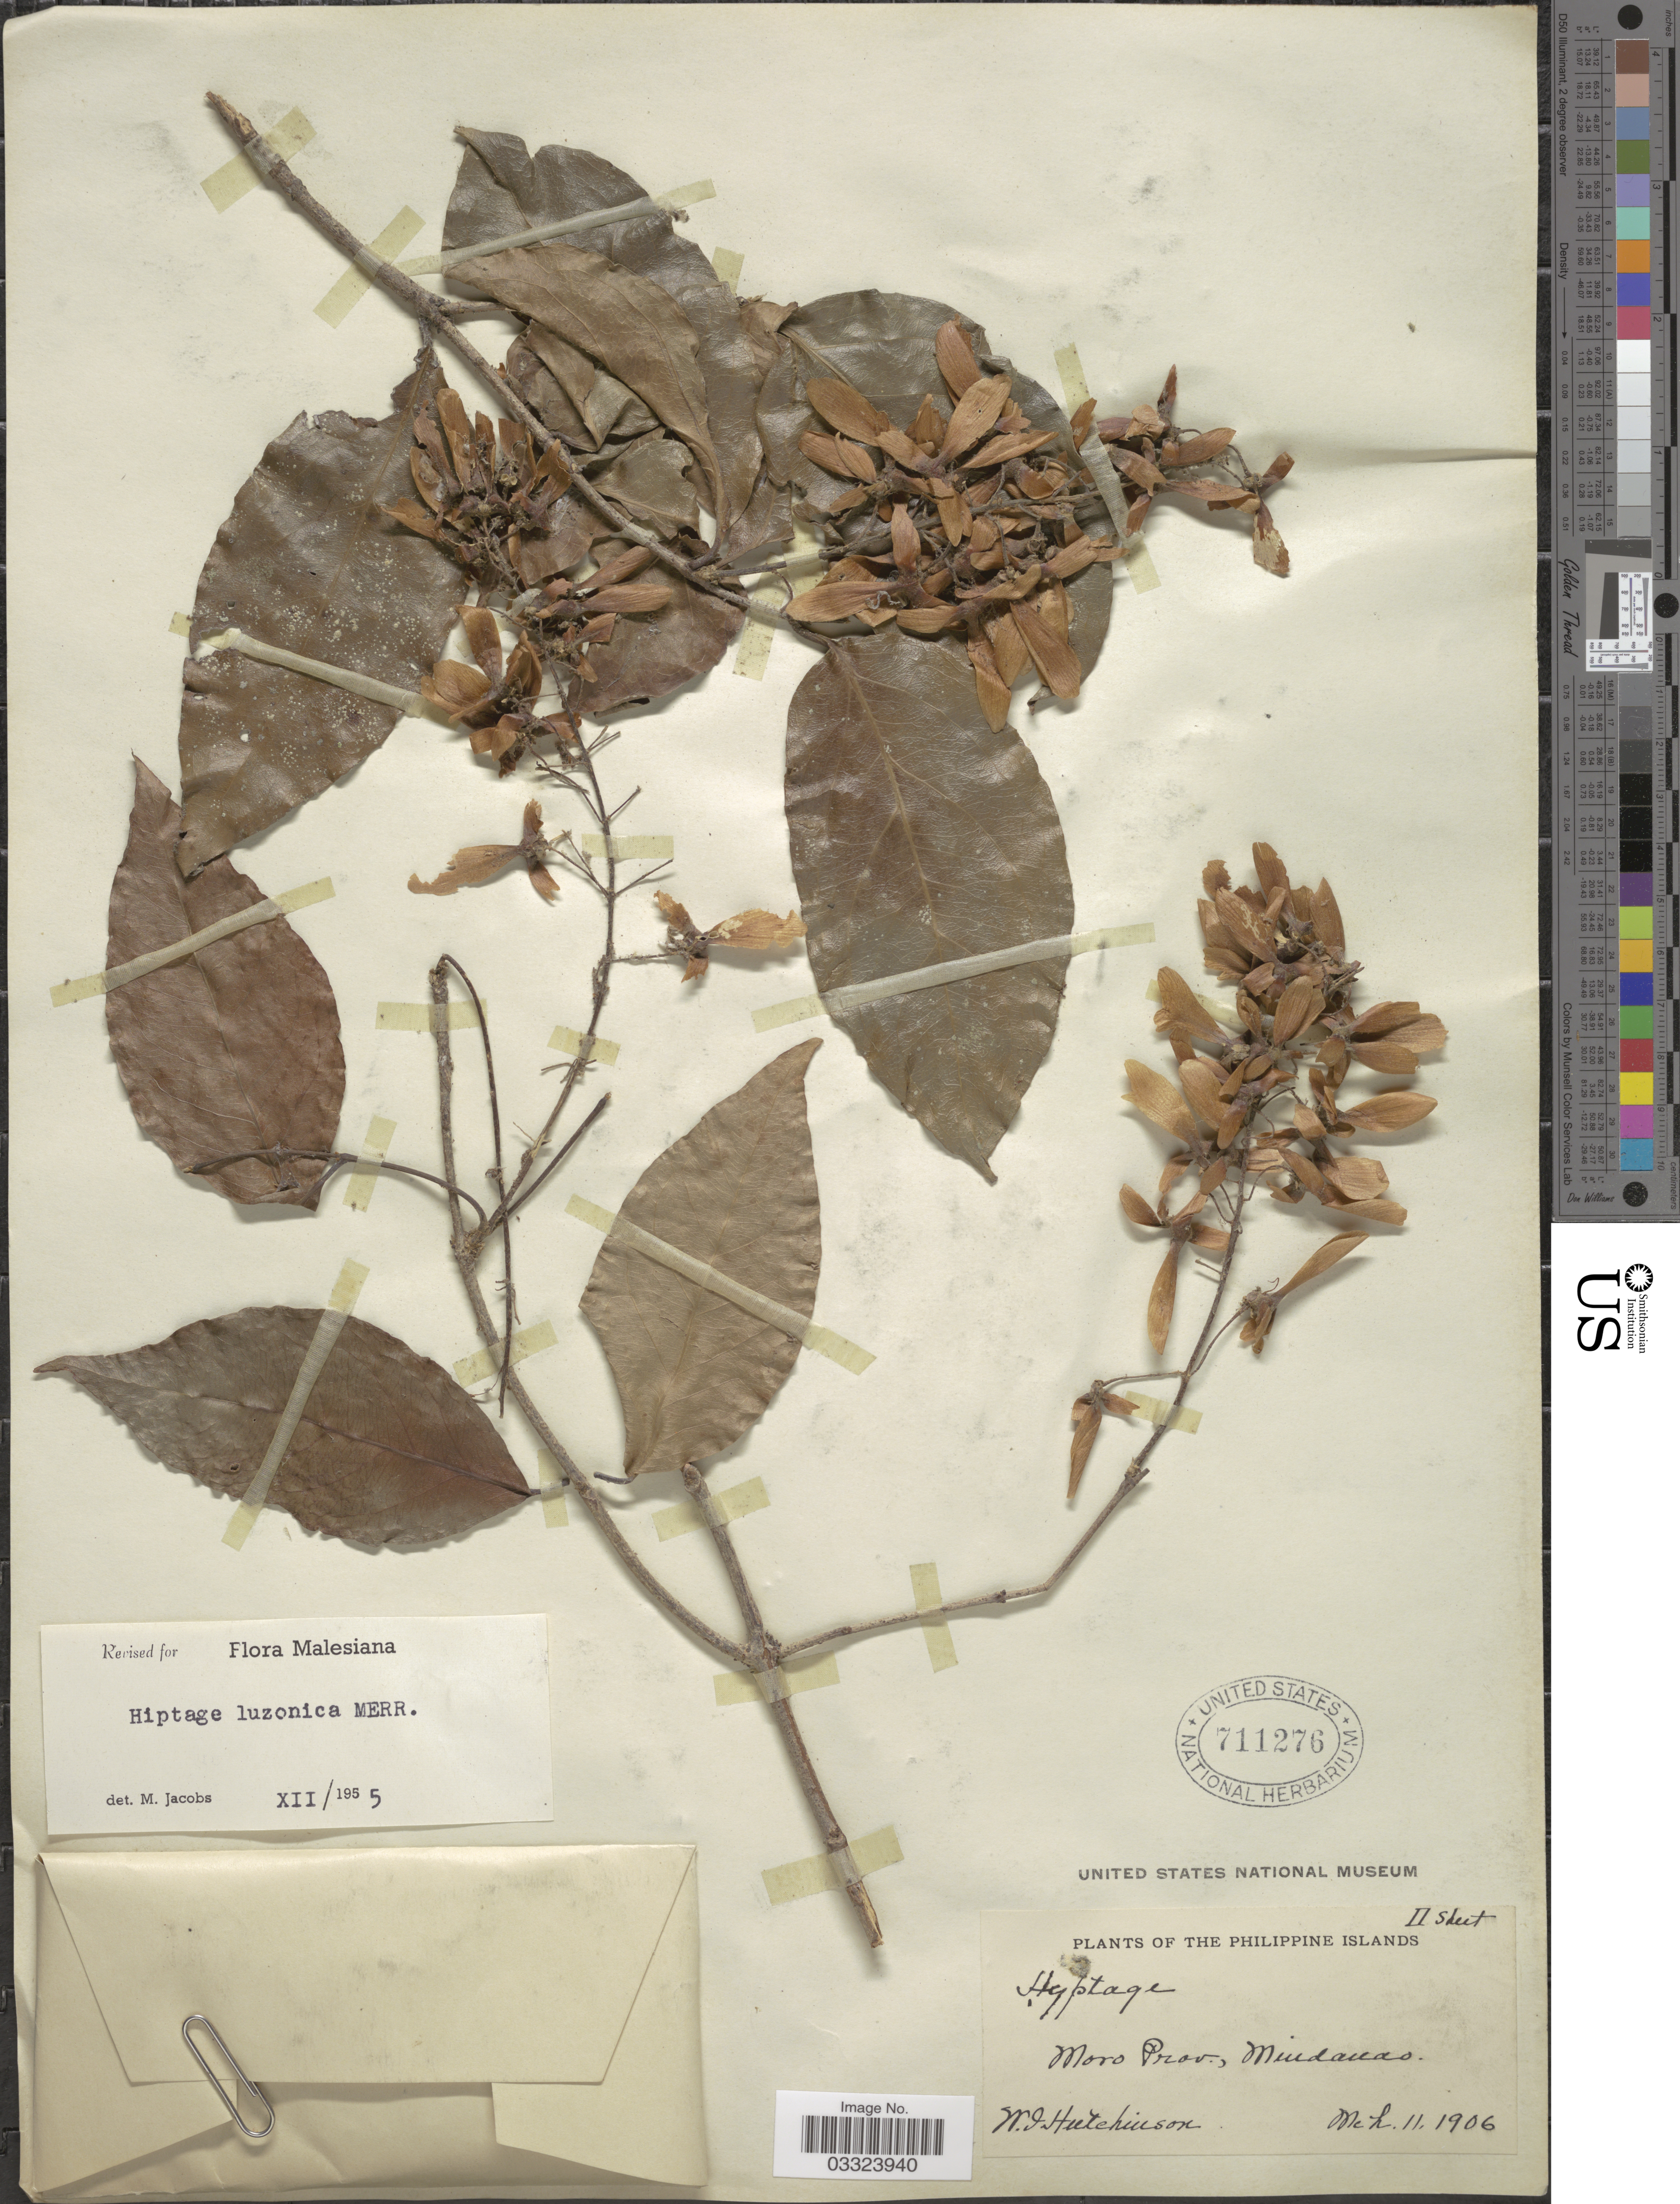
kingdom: Plantae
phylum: Tracheophyta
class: Magnoliopsida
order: Malpighiales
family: Malpighiaceae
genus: Hiptage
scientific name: Hiptage luzonica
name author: Merr.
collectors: W. J. Hutchinson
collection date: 1906-03-11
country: Philippines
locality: Moro Prov., Mindanao.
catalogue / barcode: US 711276